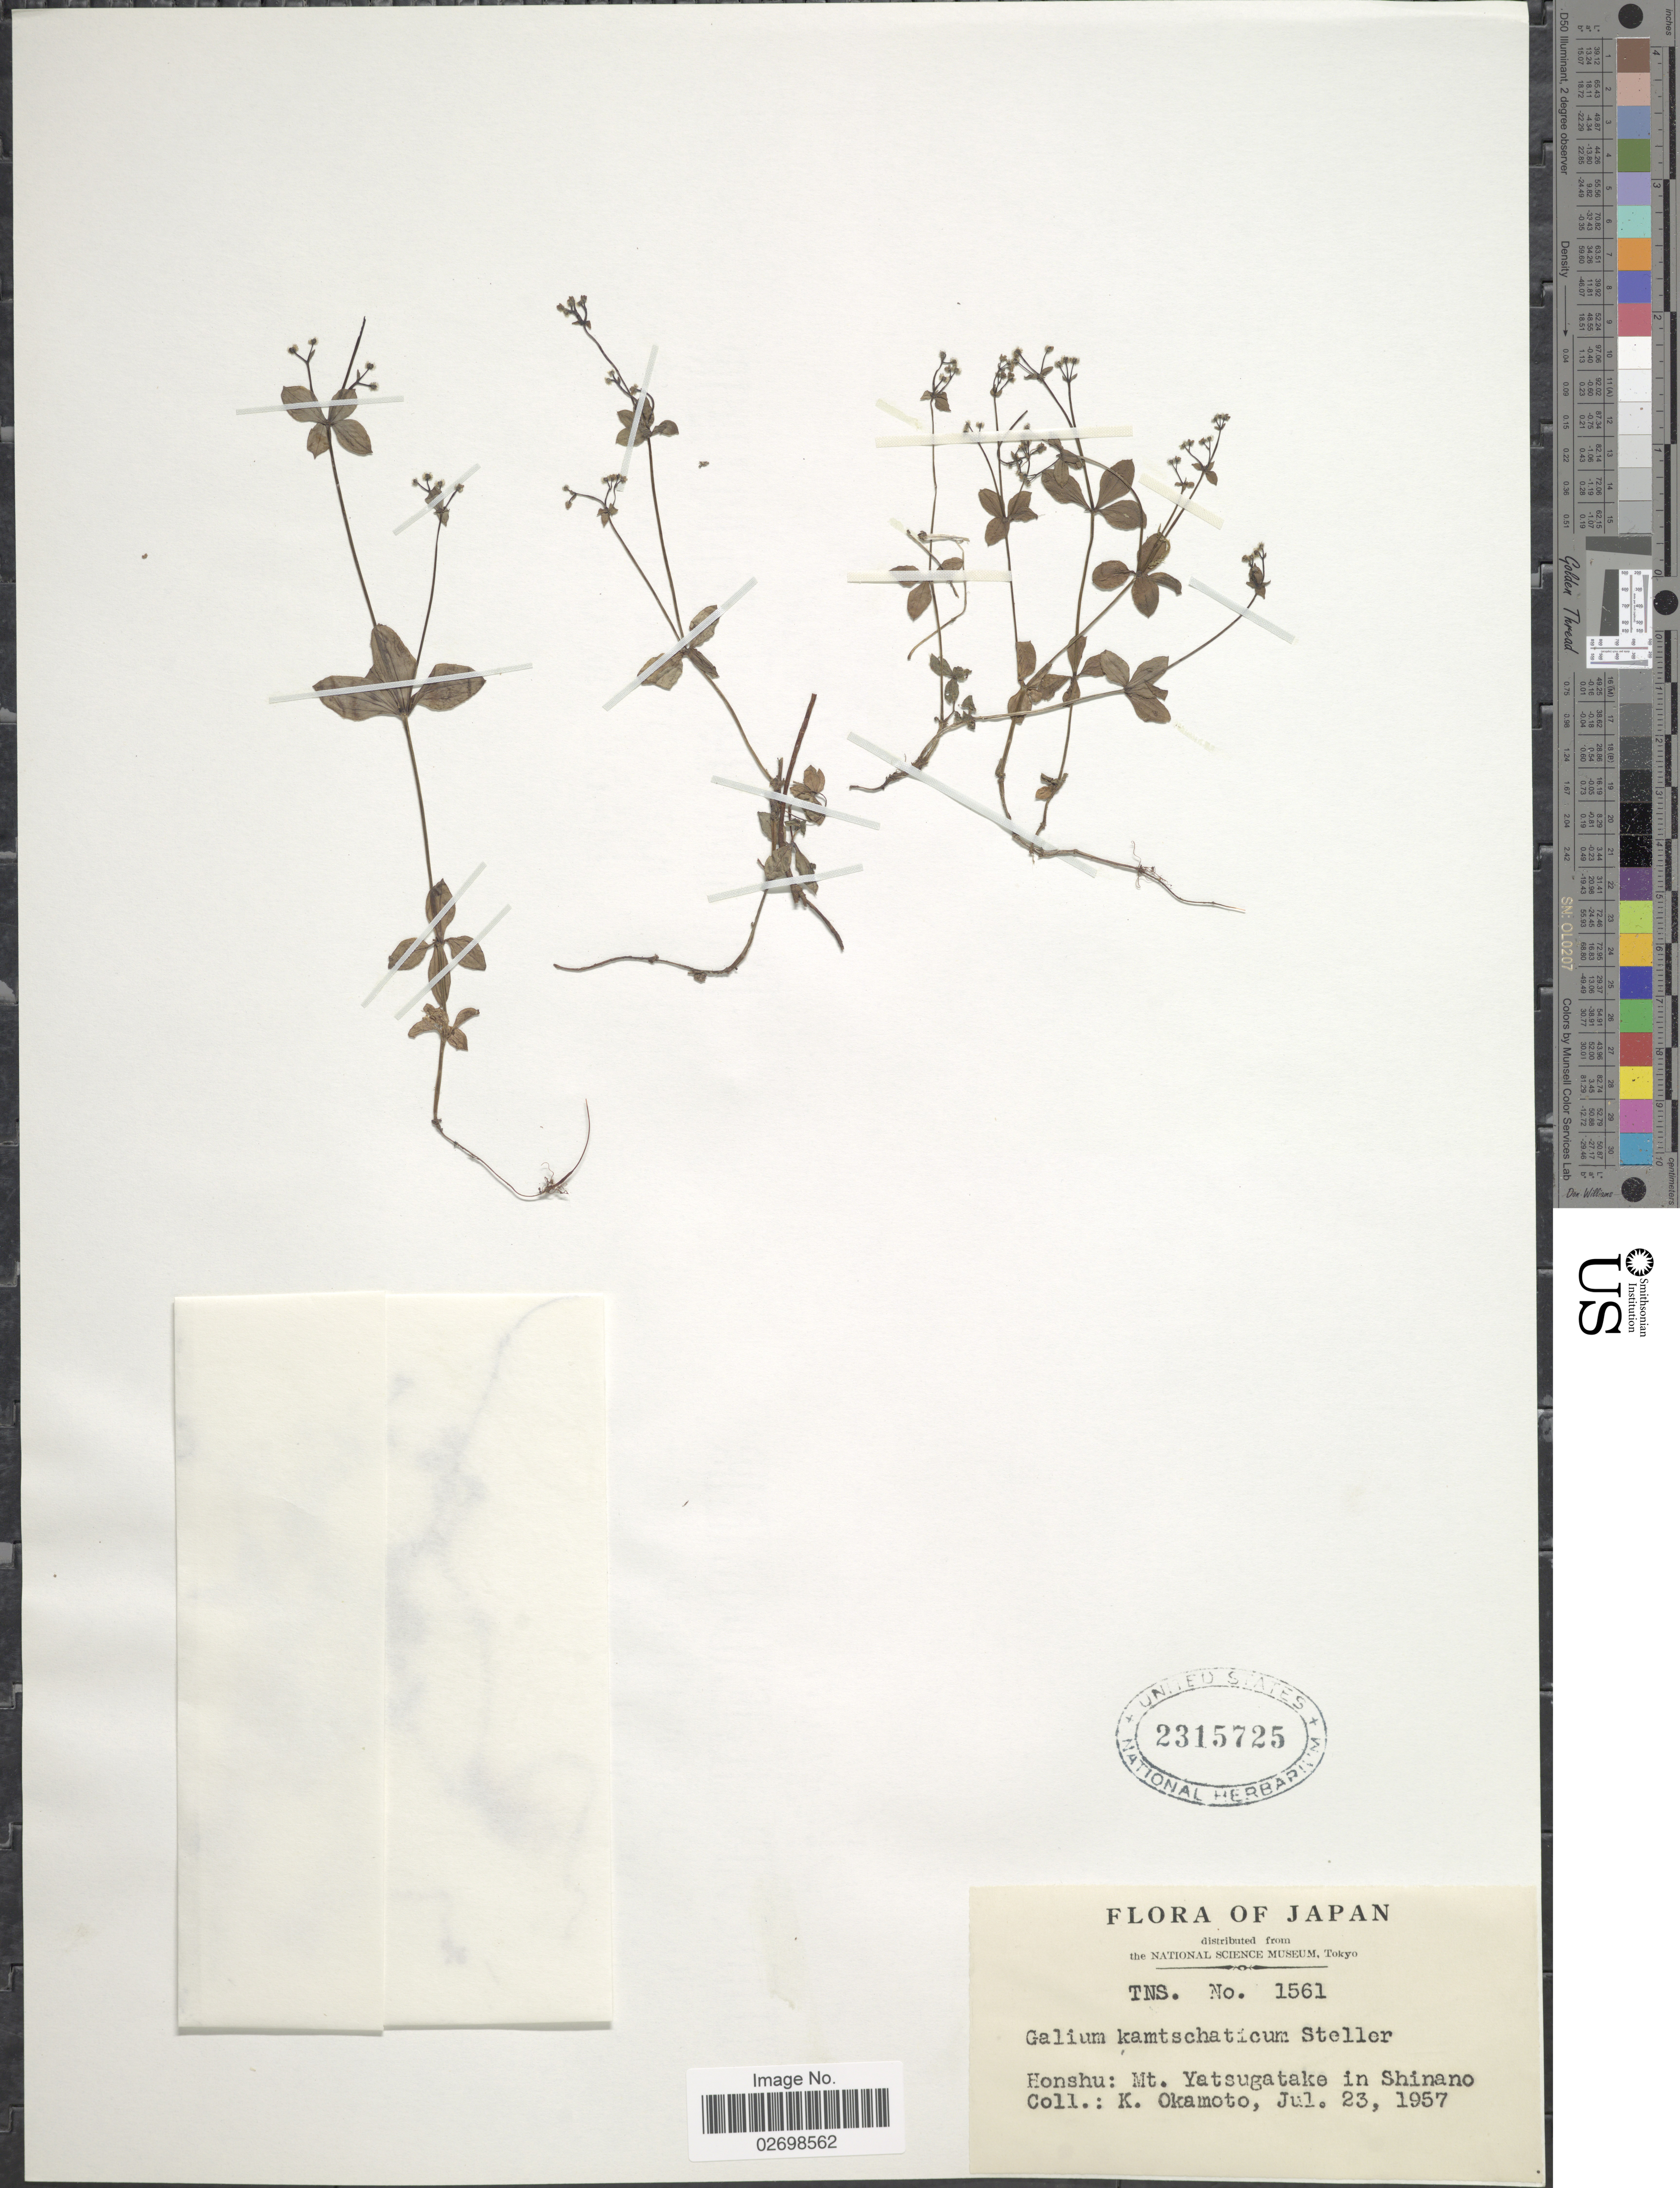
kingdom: Plantae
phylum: Tracheophyta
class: Magnoliopsida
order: Gentianales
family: Rubiaceae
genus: Galium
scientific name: Galium kamtschaticum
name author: Steller ex Schult. & Schult. f.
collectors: K. Okamoto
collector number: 1561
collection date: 1957-07-23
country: Japan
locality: Honshu: Mt. Yatsugatake in Shinano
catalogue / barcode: US 2315725